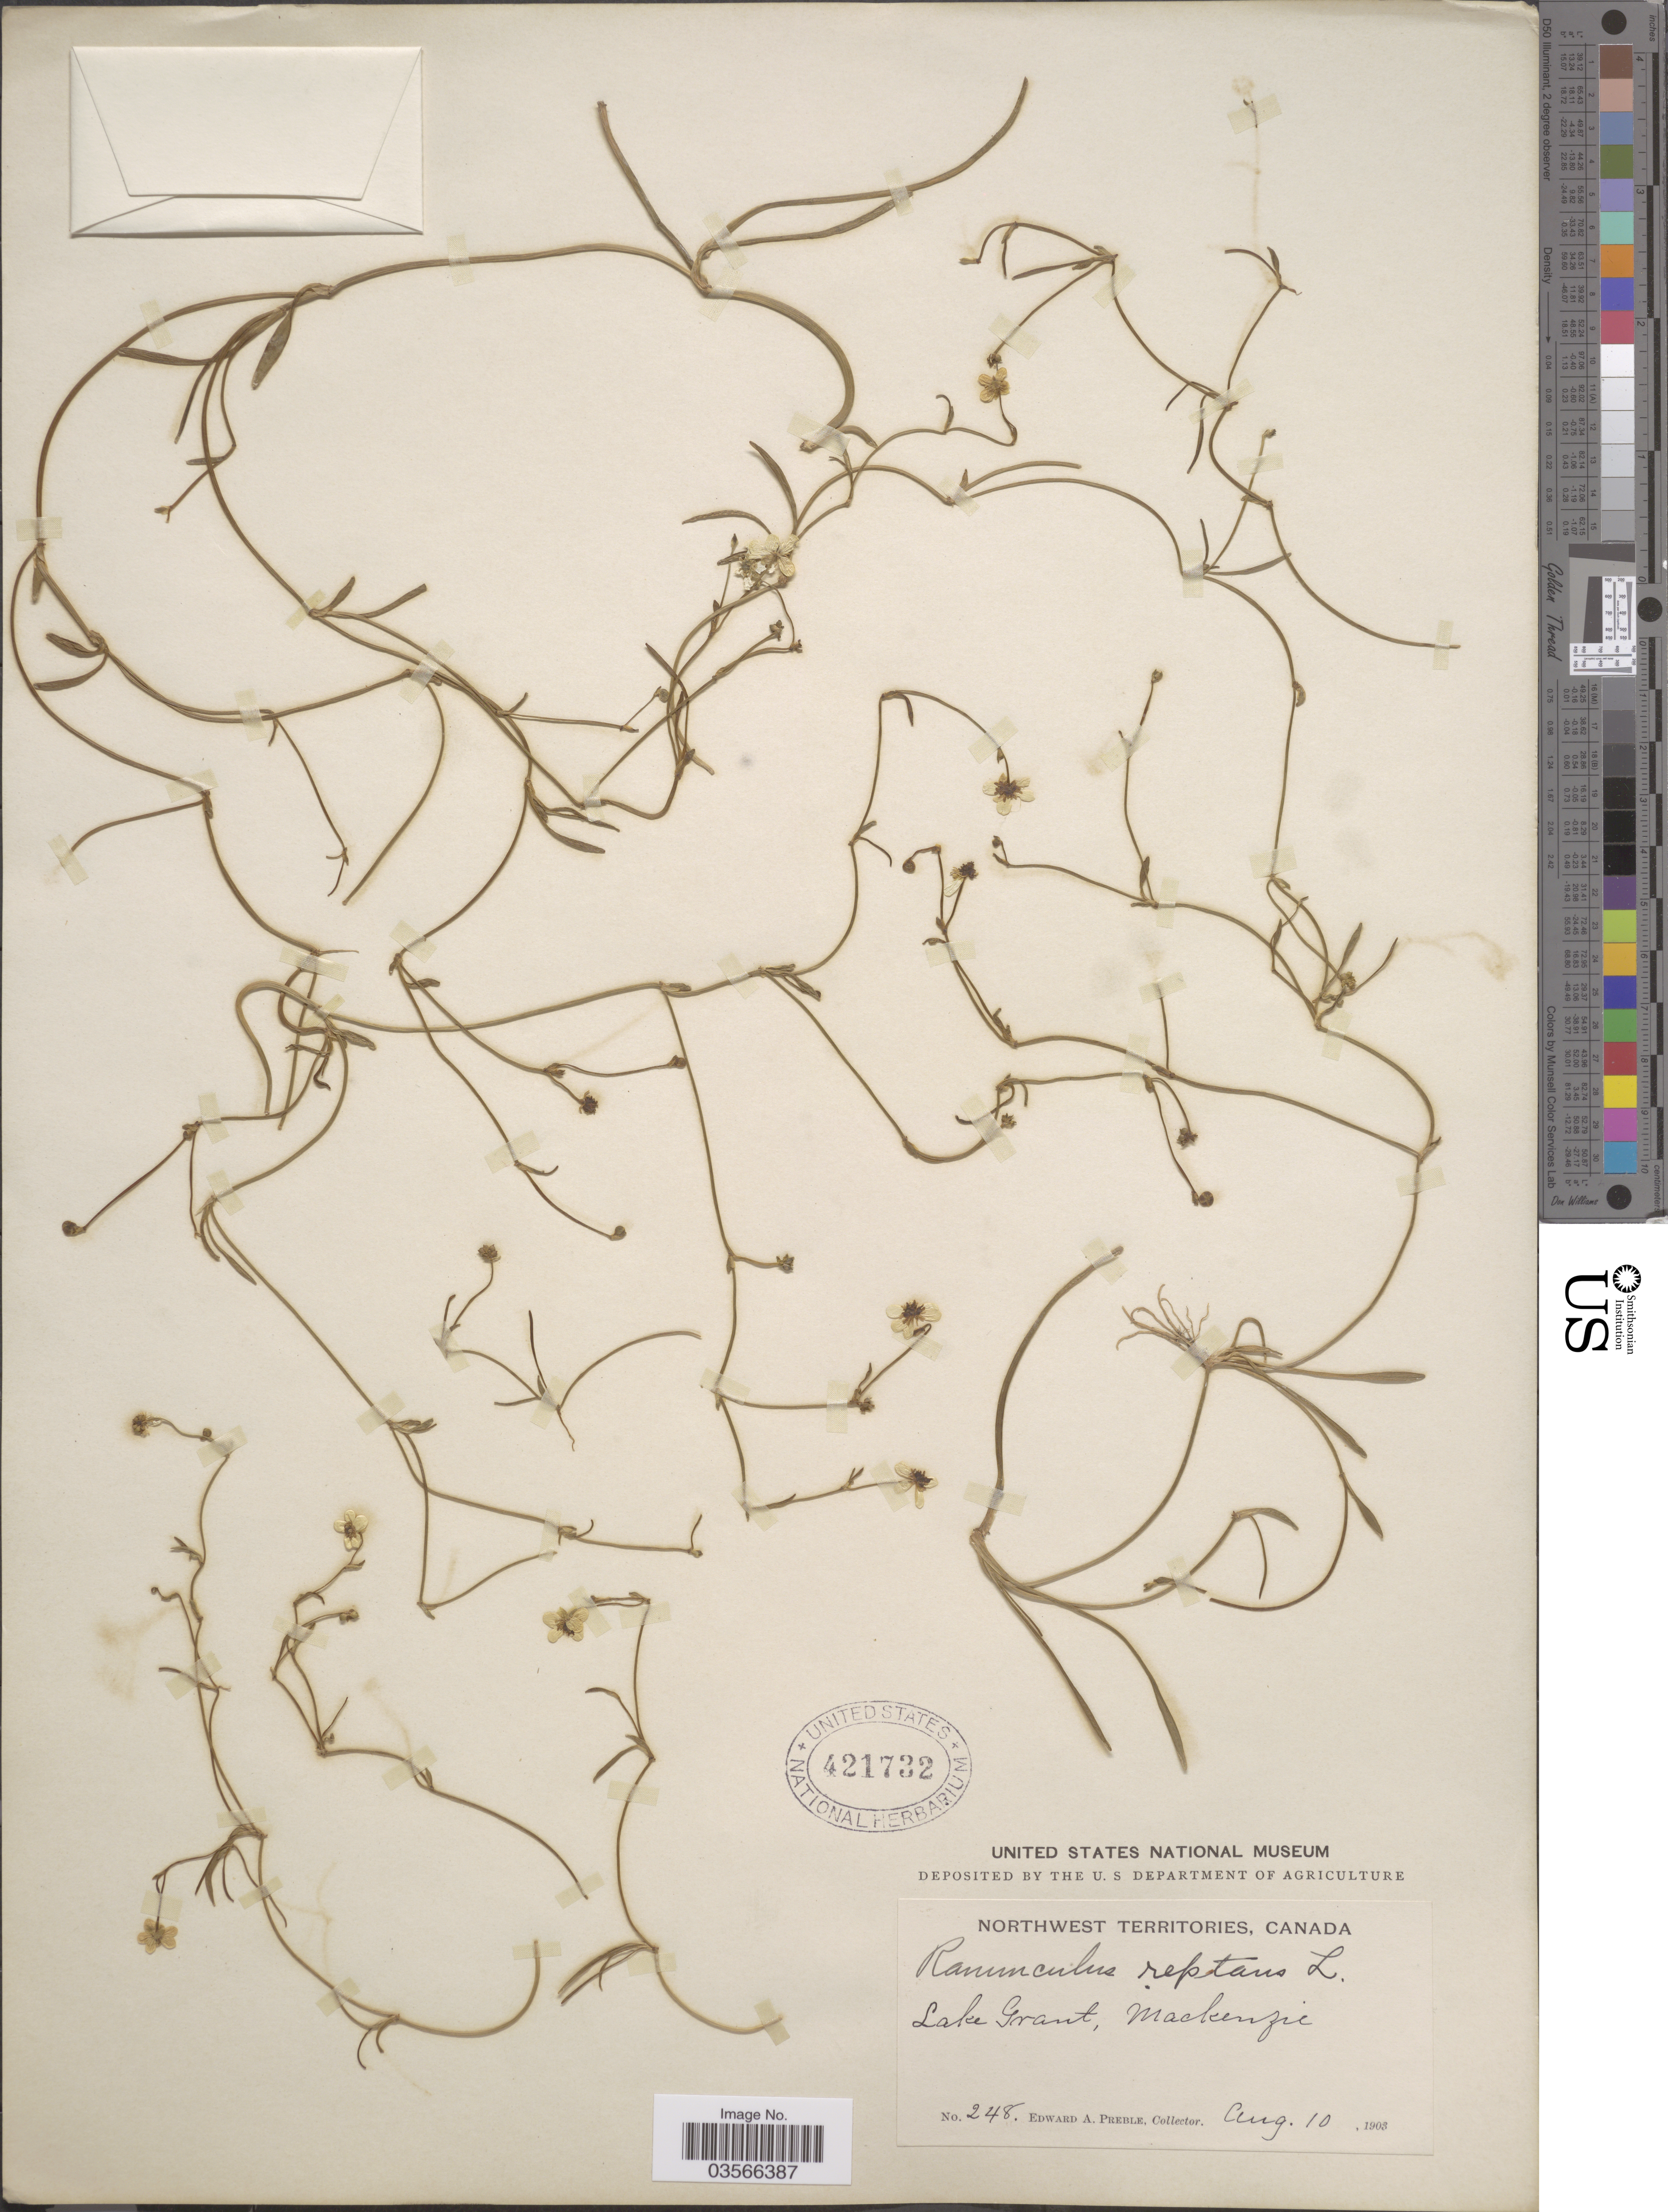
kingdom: Plantae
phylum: Tracheophyta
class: Magnoliopsida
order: Ranunculales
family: Ranunculaceae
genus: Ranunculus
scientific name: Ranunculus flammula var. filiformis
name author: (Michx.) Hook.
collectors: E. Preble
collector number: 248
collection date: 1903-08-10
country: Canada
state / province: Northwest Territories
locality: Lake Grant, Mackenzie.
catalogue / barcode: US 421732